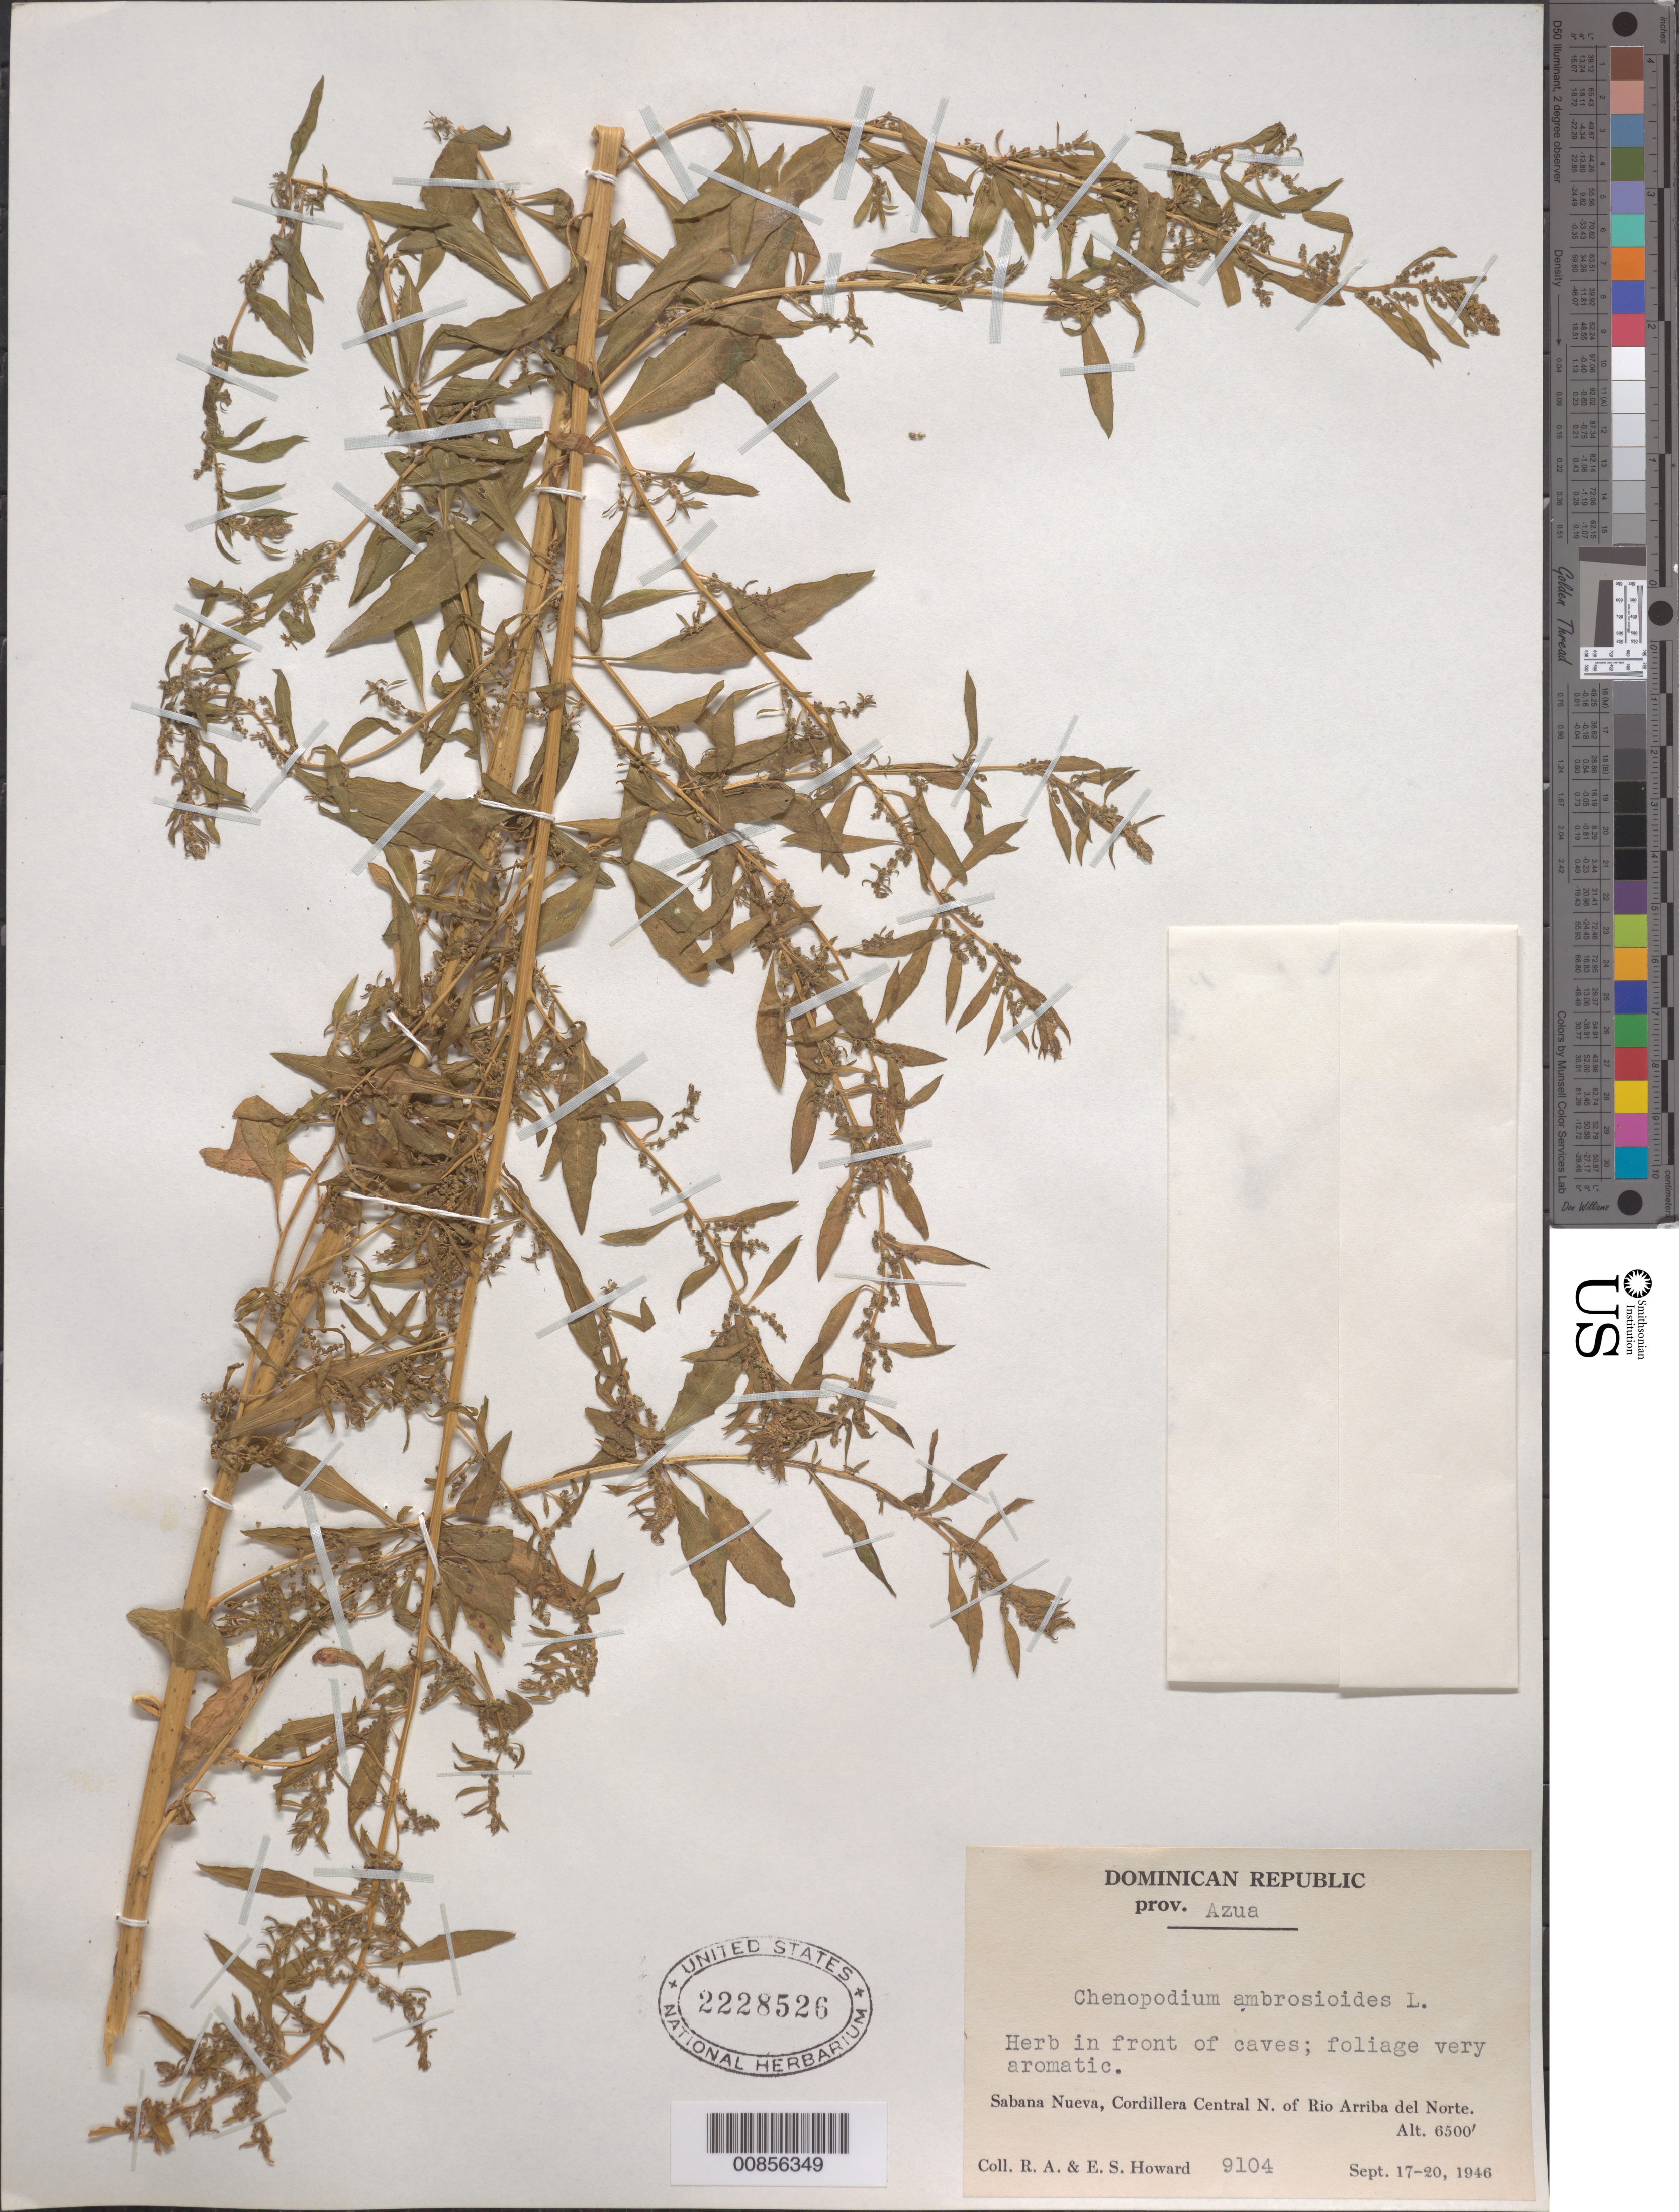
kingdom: Plantae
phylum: Tracheophyta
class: Magnoliopsida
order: Caryophyllales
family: Amaranthaceae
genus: Chenopodium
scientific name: Chenopodium ambrosioides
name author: L.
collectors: R. A. Howard & E. S. Howard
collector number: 9104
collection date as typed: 17 Sep 1946 to 20 Sep 1946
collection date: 1946-09-17/1946-09-20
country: Dominican Republic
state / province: Azua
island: Hispaniola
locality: Sabana Nueva, Cordillera Central N. of Río Arriba del Norte.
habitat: In front of caves.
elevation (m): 1981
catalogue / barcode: US 2228526